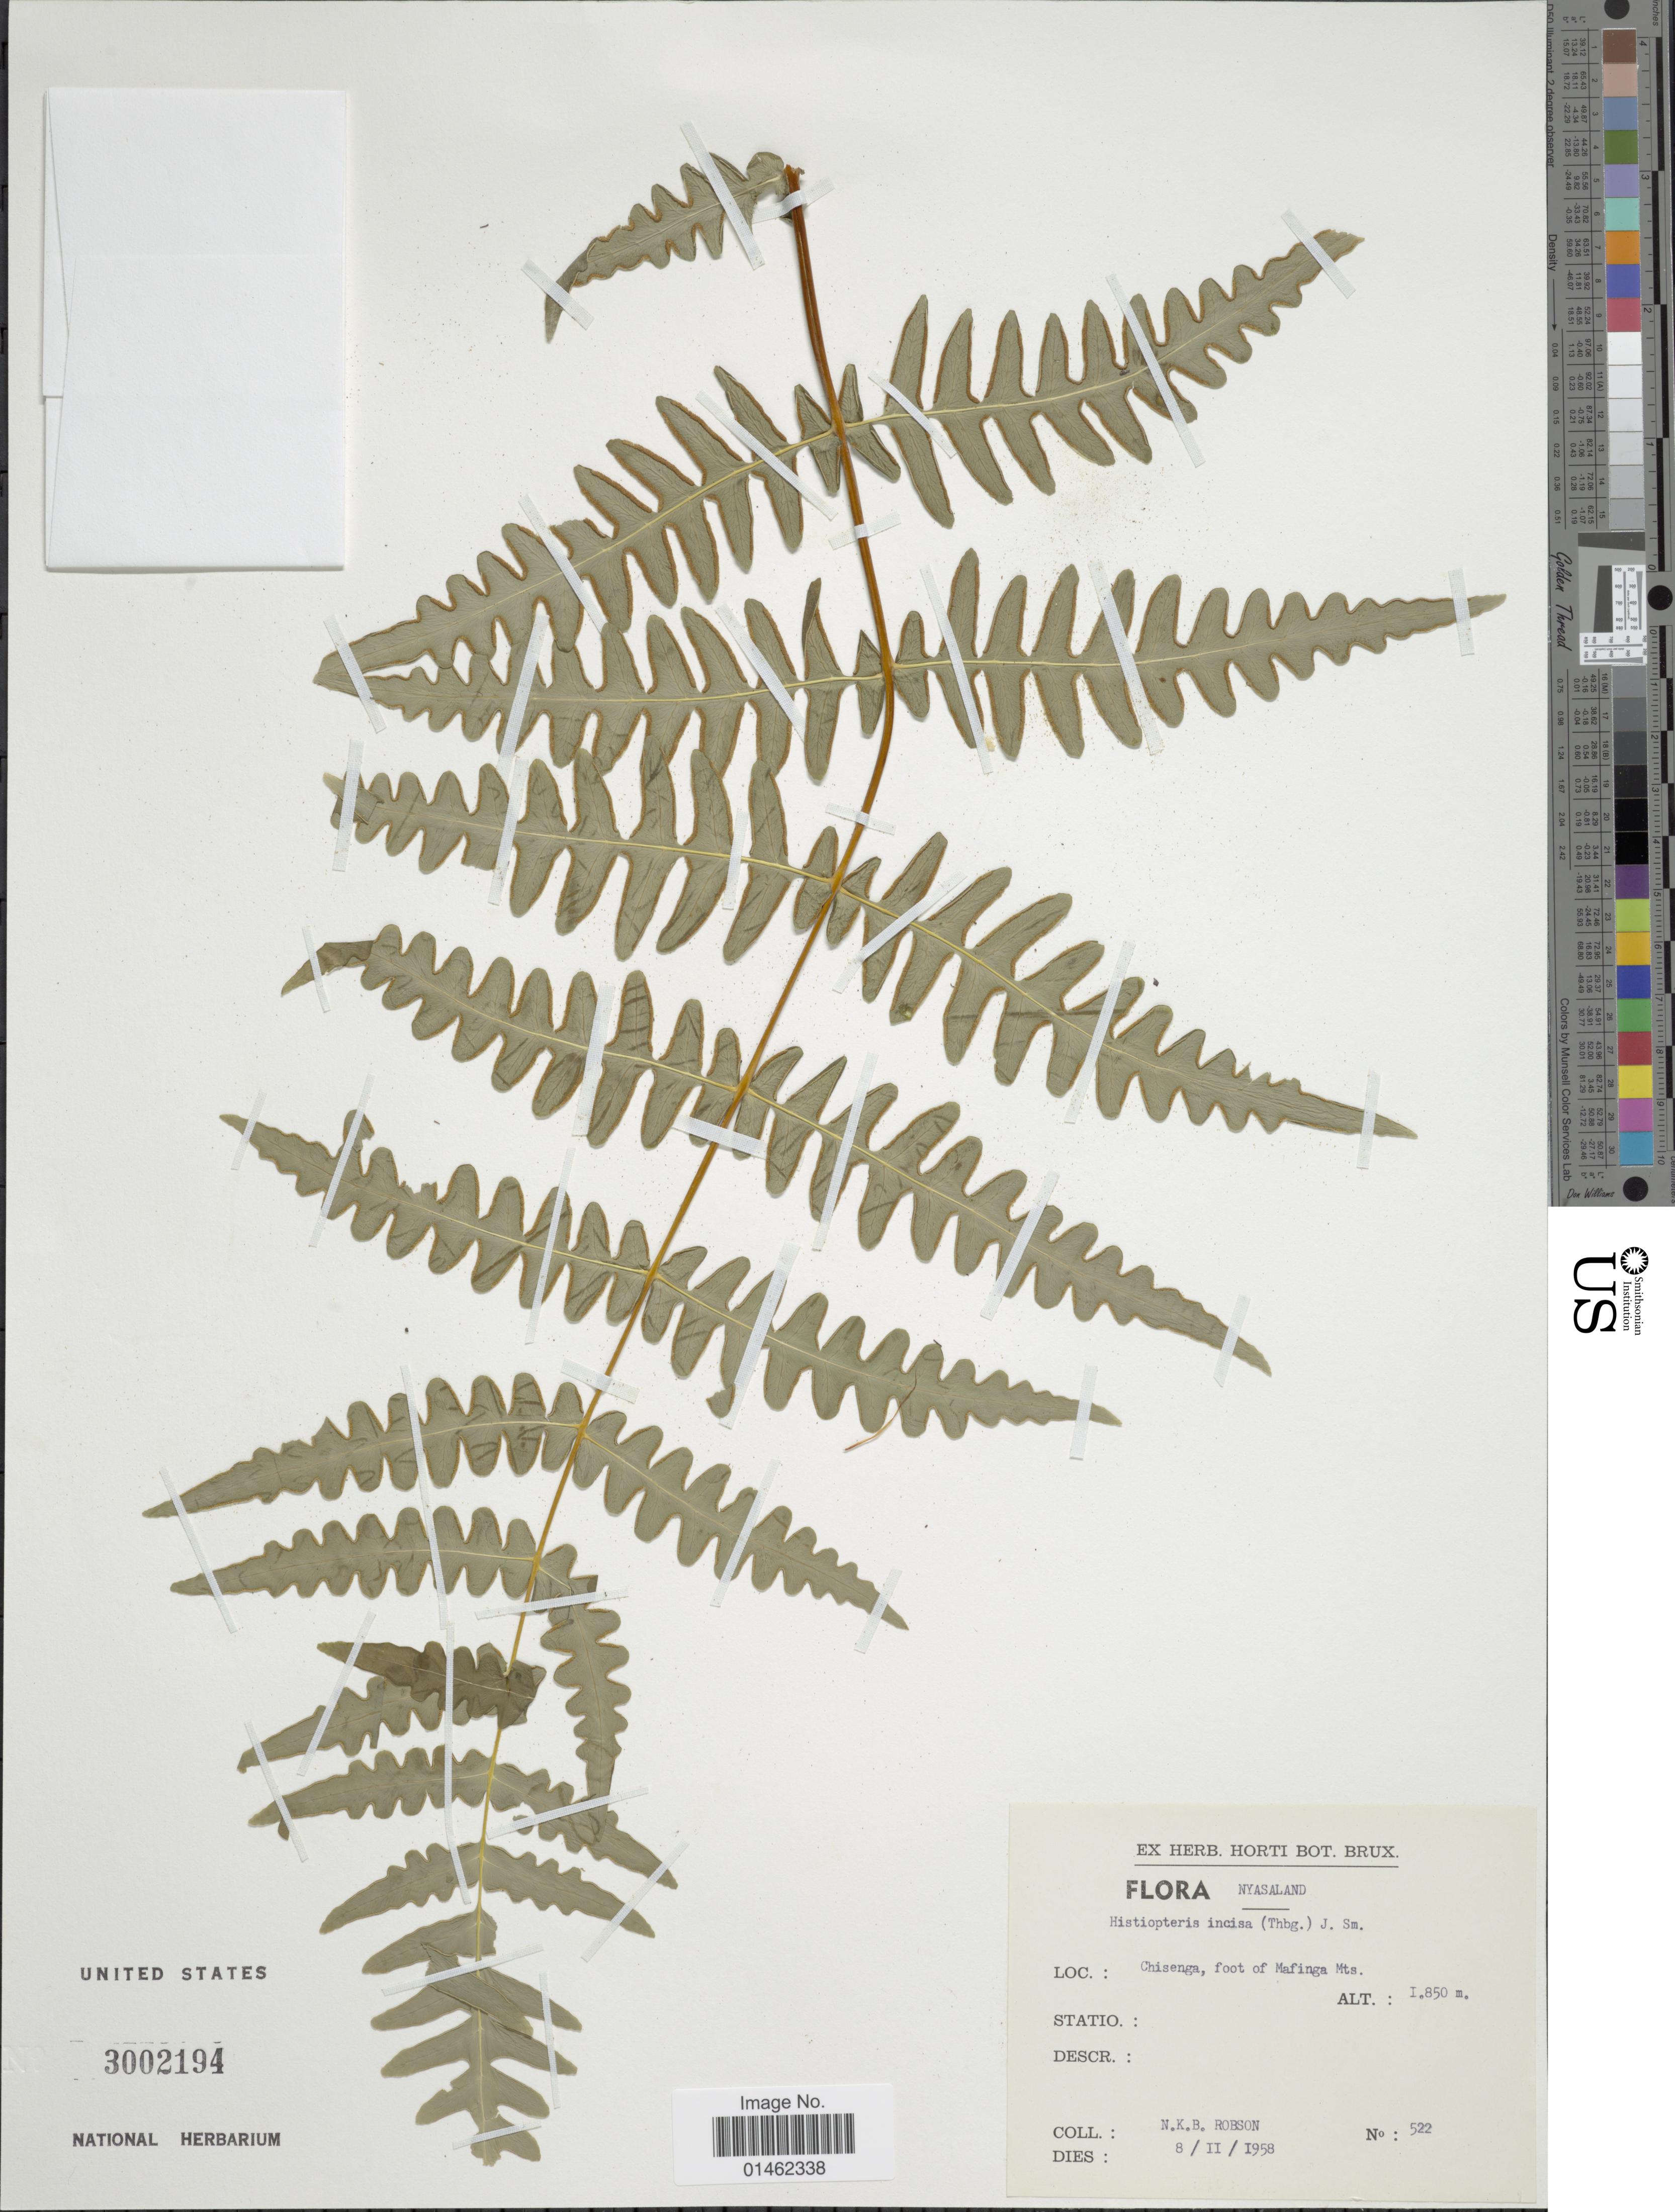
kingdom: Plantae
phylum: Tracheophyta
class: Polypodiopsida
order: Polypodiales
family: Dennstaedtiaceae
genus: Histiopteris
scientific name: Histiopteris incisa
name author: (Thunb.) J. Sm.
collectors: N. Robson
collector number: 522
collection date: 1958-02-08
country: Malawi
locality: Nyasland, Chisenga, foot of Mafinga Mts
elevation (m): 1850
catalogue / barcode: US 3002194